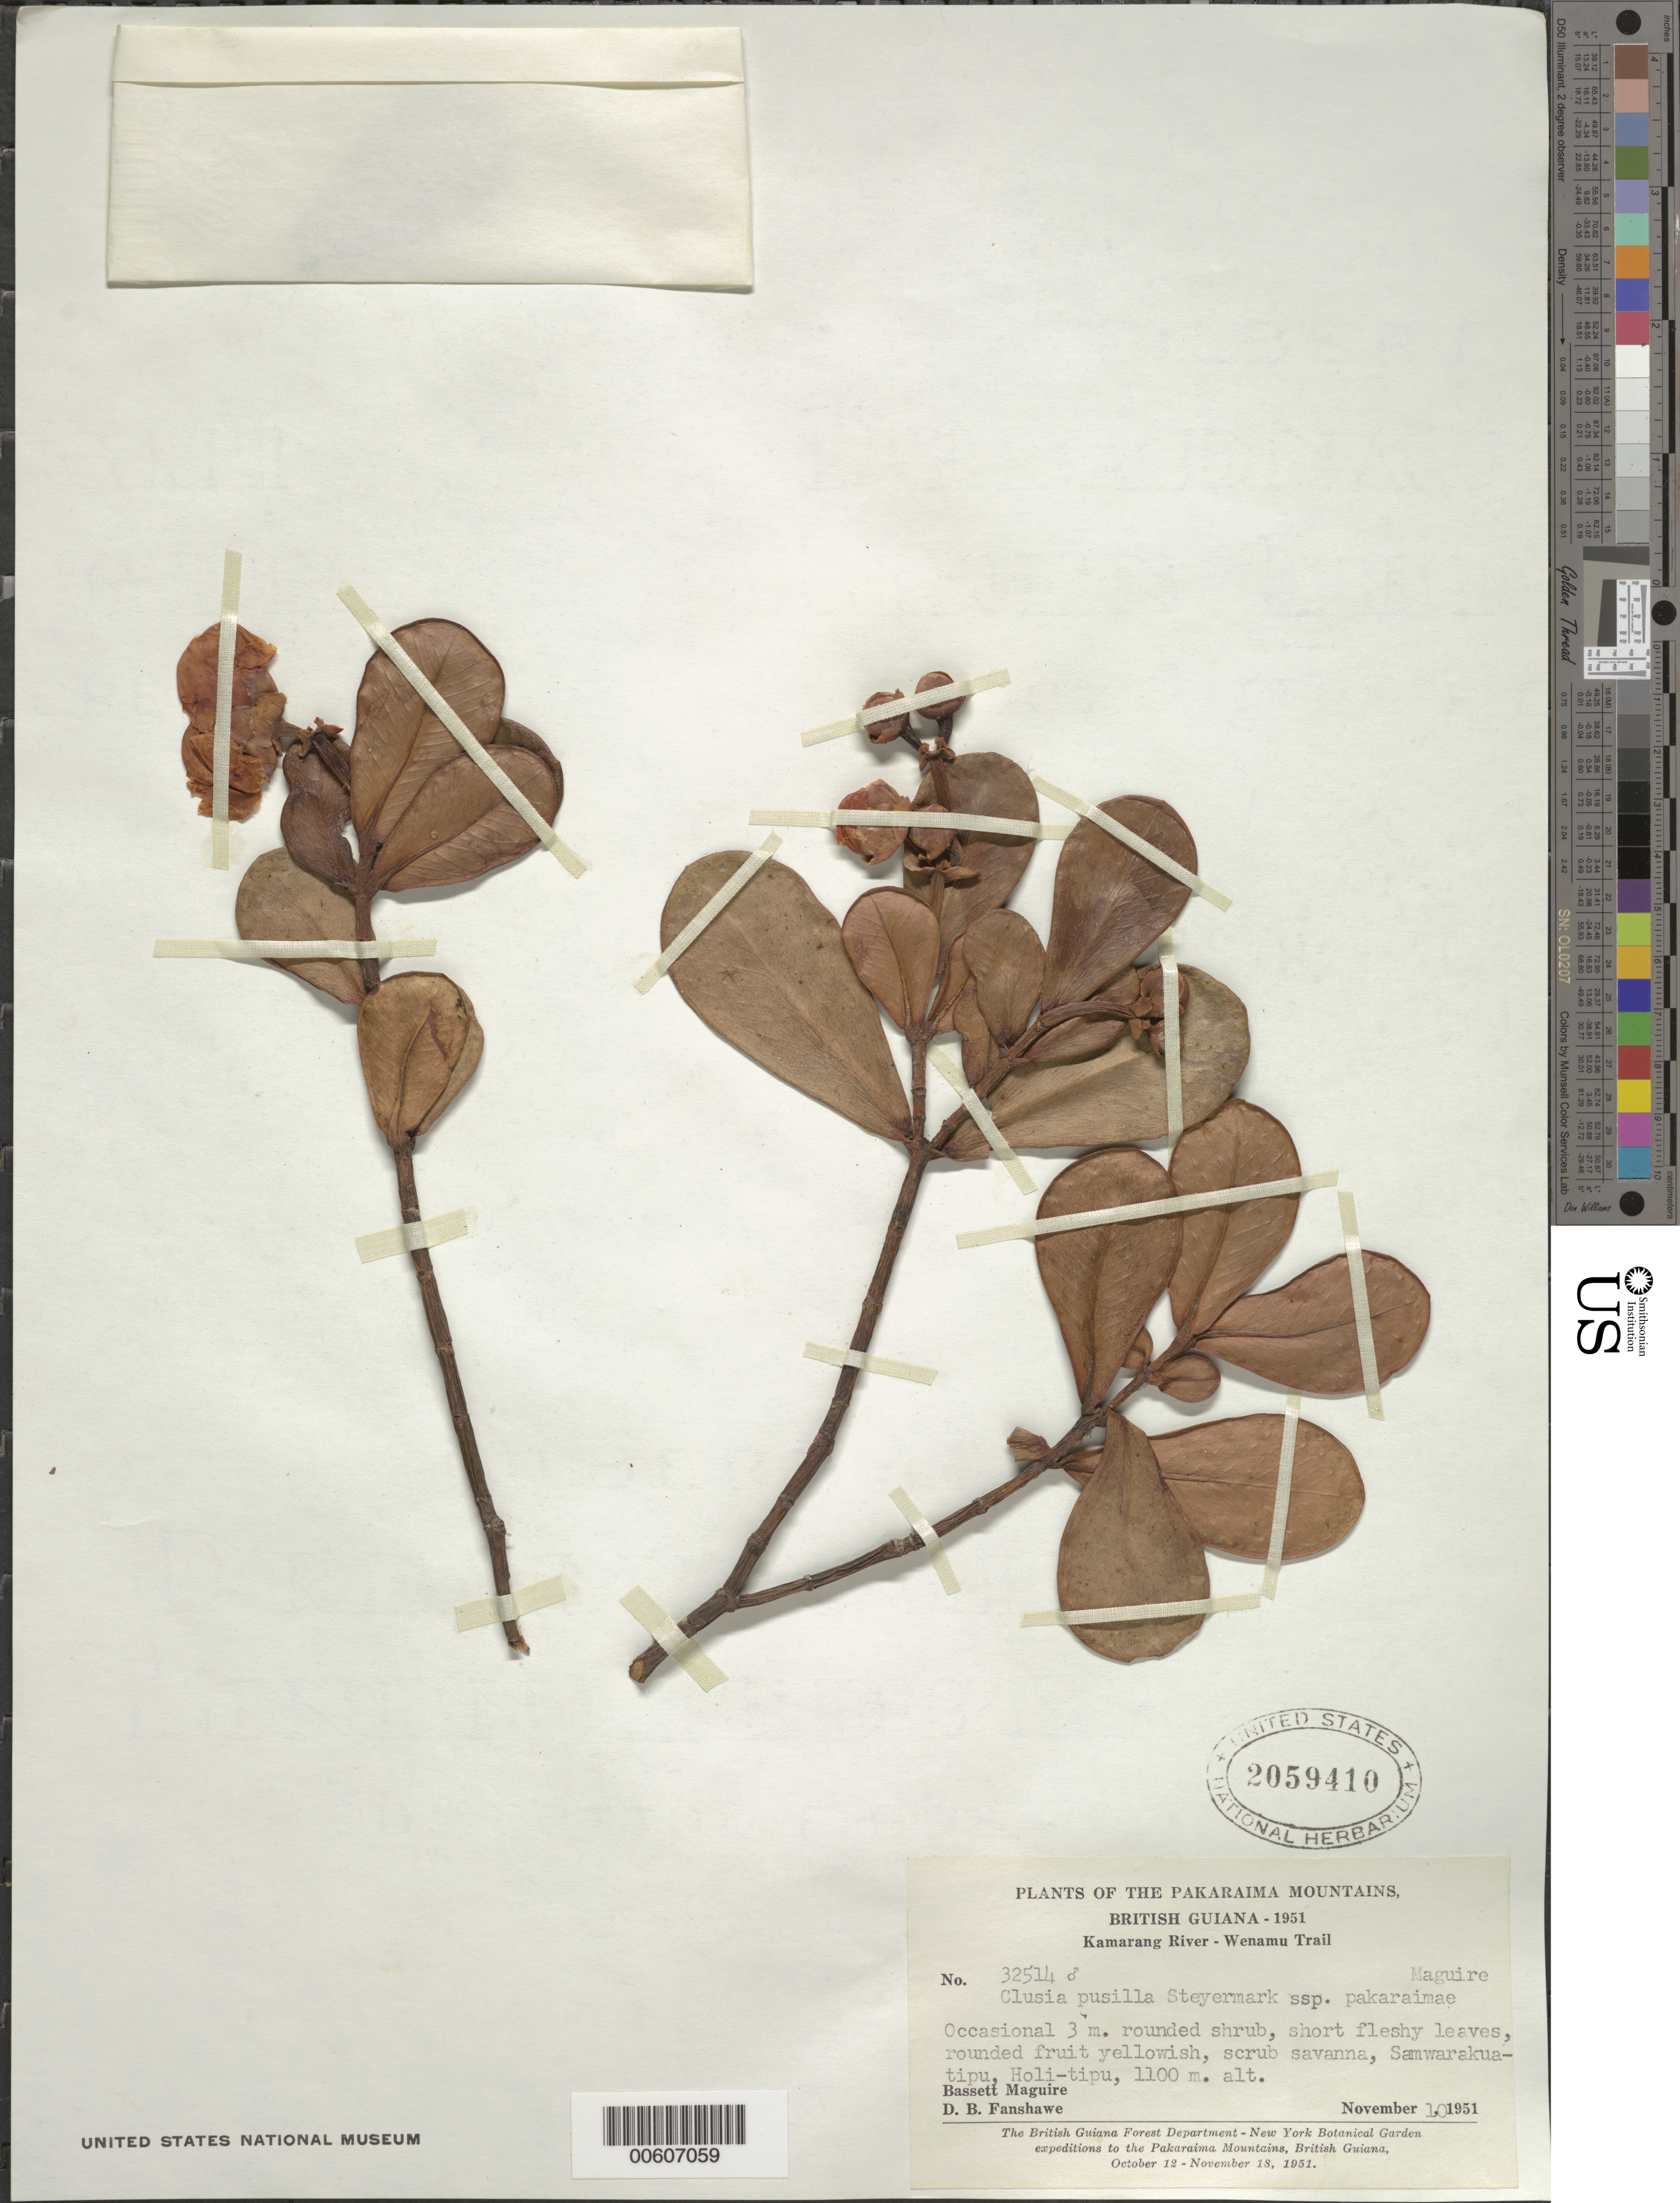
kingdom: Plantae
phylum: Tracheophyta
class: Magnoliopsida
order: Malpighiales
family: Clusiaceae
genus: Clusia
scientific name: Clusia pusilla subsp. pakaraimae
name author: Maguire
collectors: B. Maguire & D. B. Fanshawe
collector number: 32514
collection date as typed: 10-Nov-51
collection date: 1951-11-10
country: Guyana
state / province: Cuyuni-Mazaruni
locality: Samwarakna-tipu (Holi-tipu), Kamarang River - Wenamu Trail, Pakaraima Mts.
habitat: Scrub savanna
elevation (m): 1100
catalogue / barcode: US 2059410